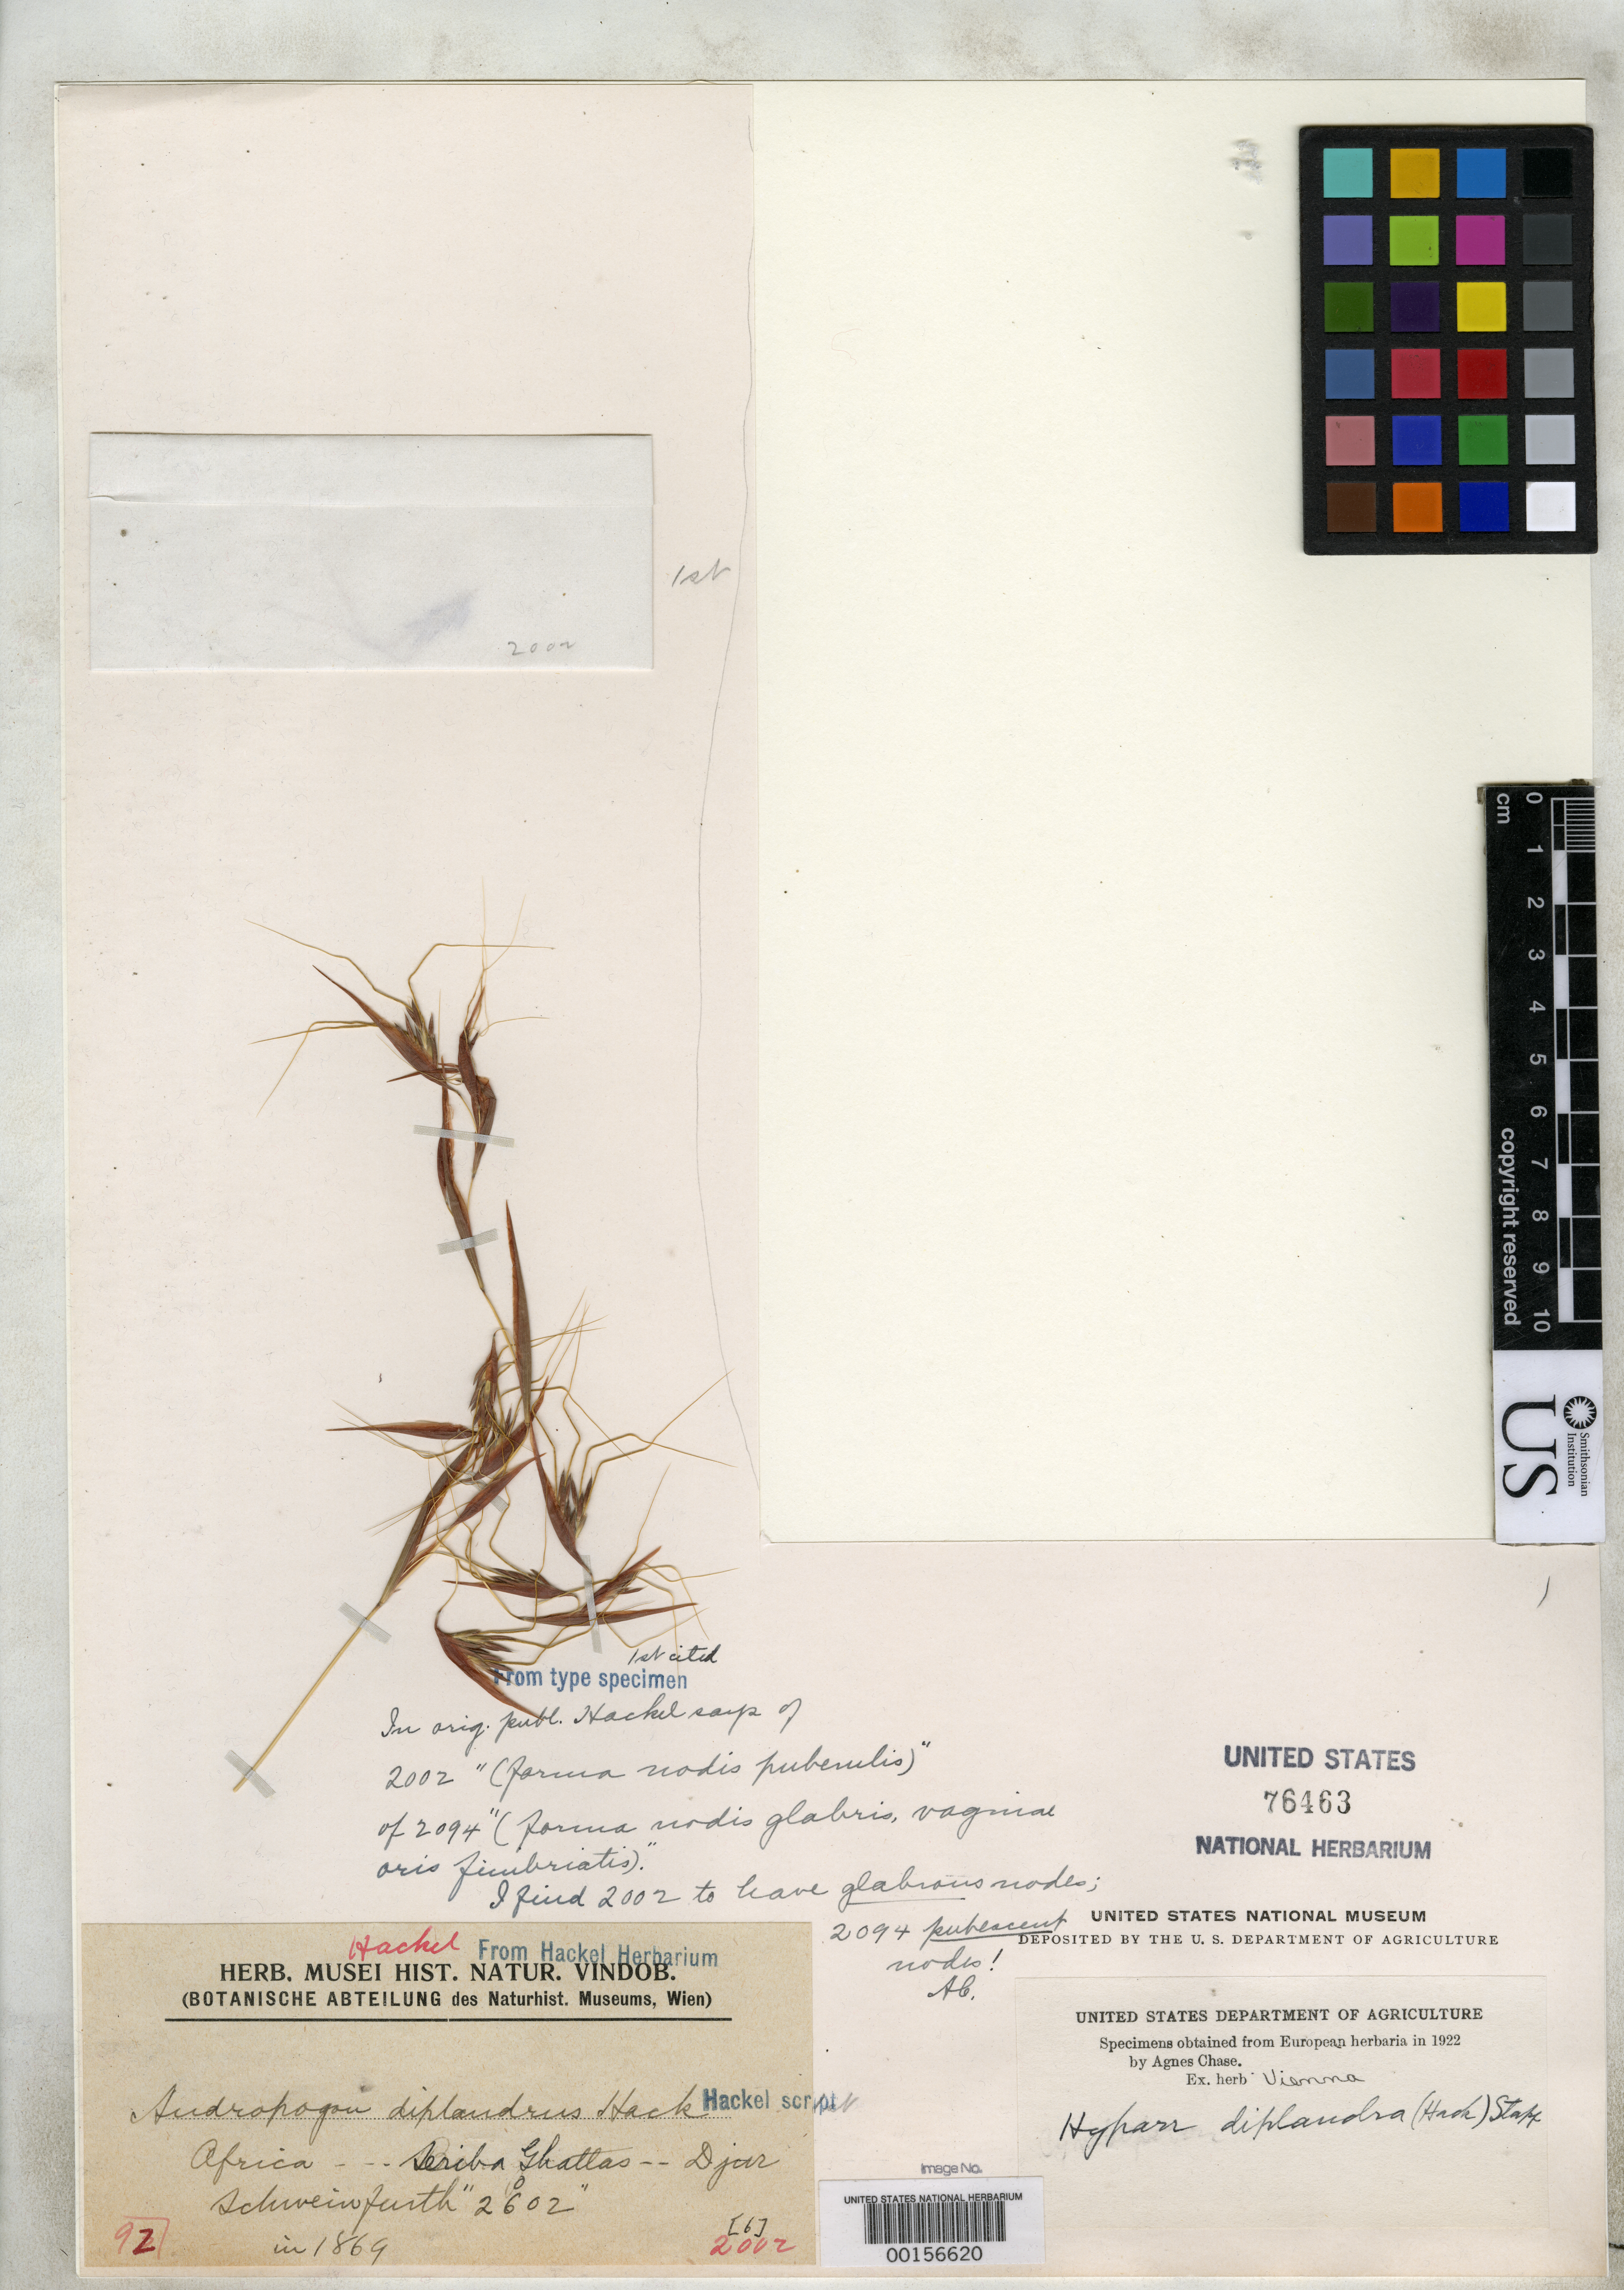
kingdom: Plantae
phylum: Tracheophyta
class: Liliopsida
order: Poales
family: Poaceae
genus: Andropogon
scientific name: Andropogon diplandrus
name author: Hack.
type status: Type Fragment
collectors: G. A. Schweinfurth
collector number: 2002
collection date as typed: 1869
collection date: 1869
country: Sudan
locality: Ad Seriba Ghattas in Terra Djur.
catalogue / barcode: US 76463